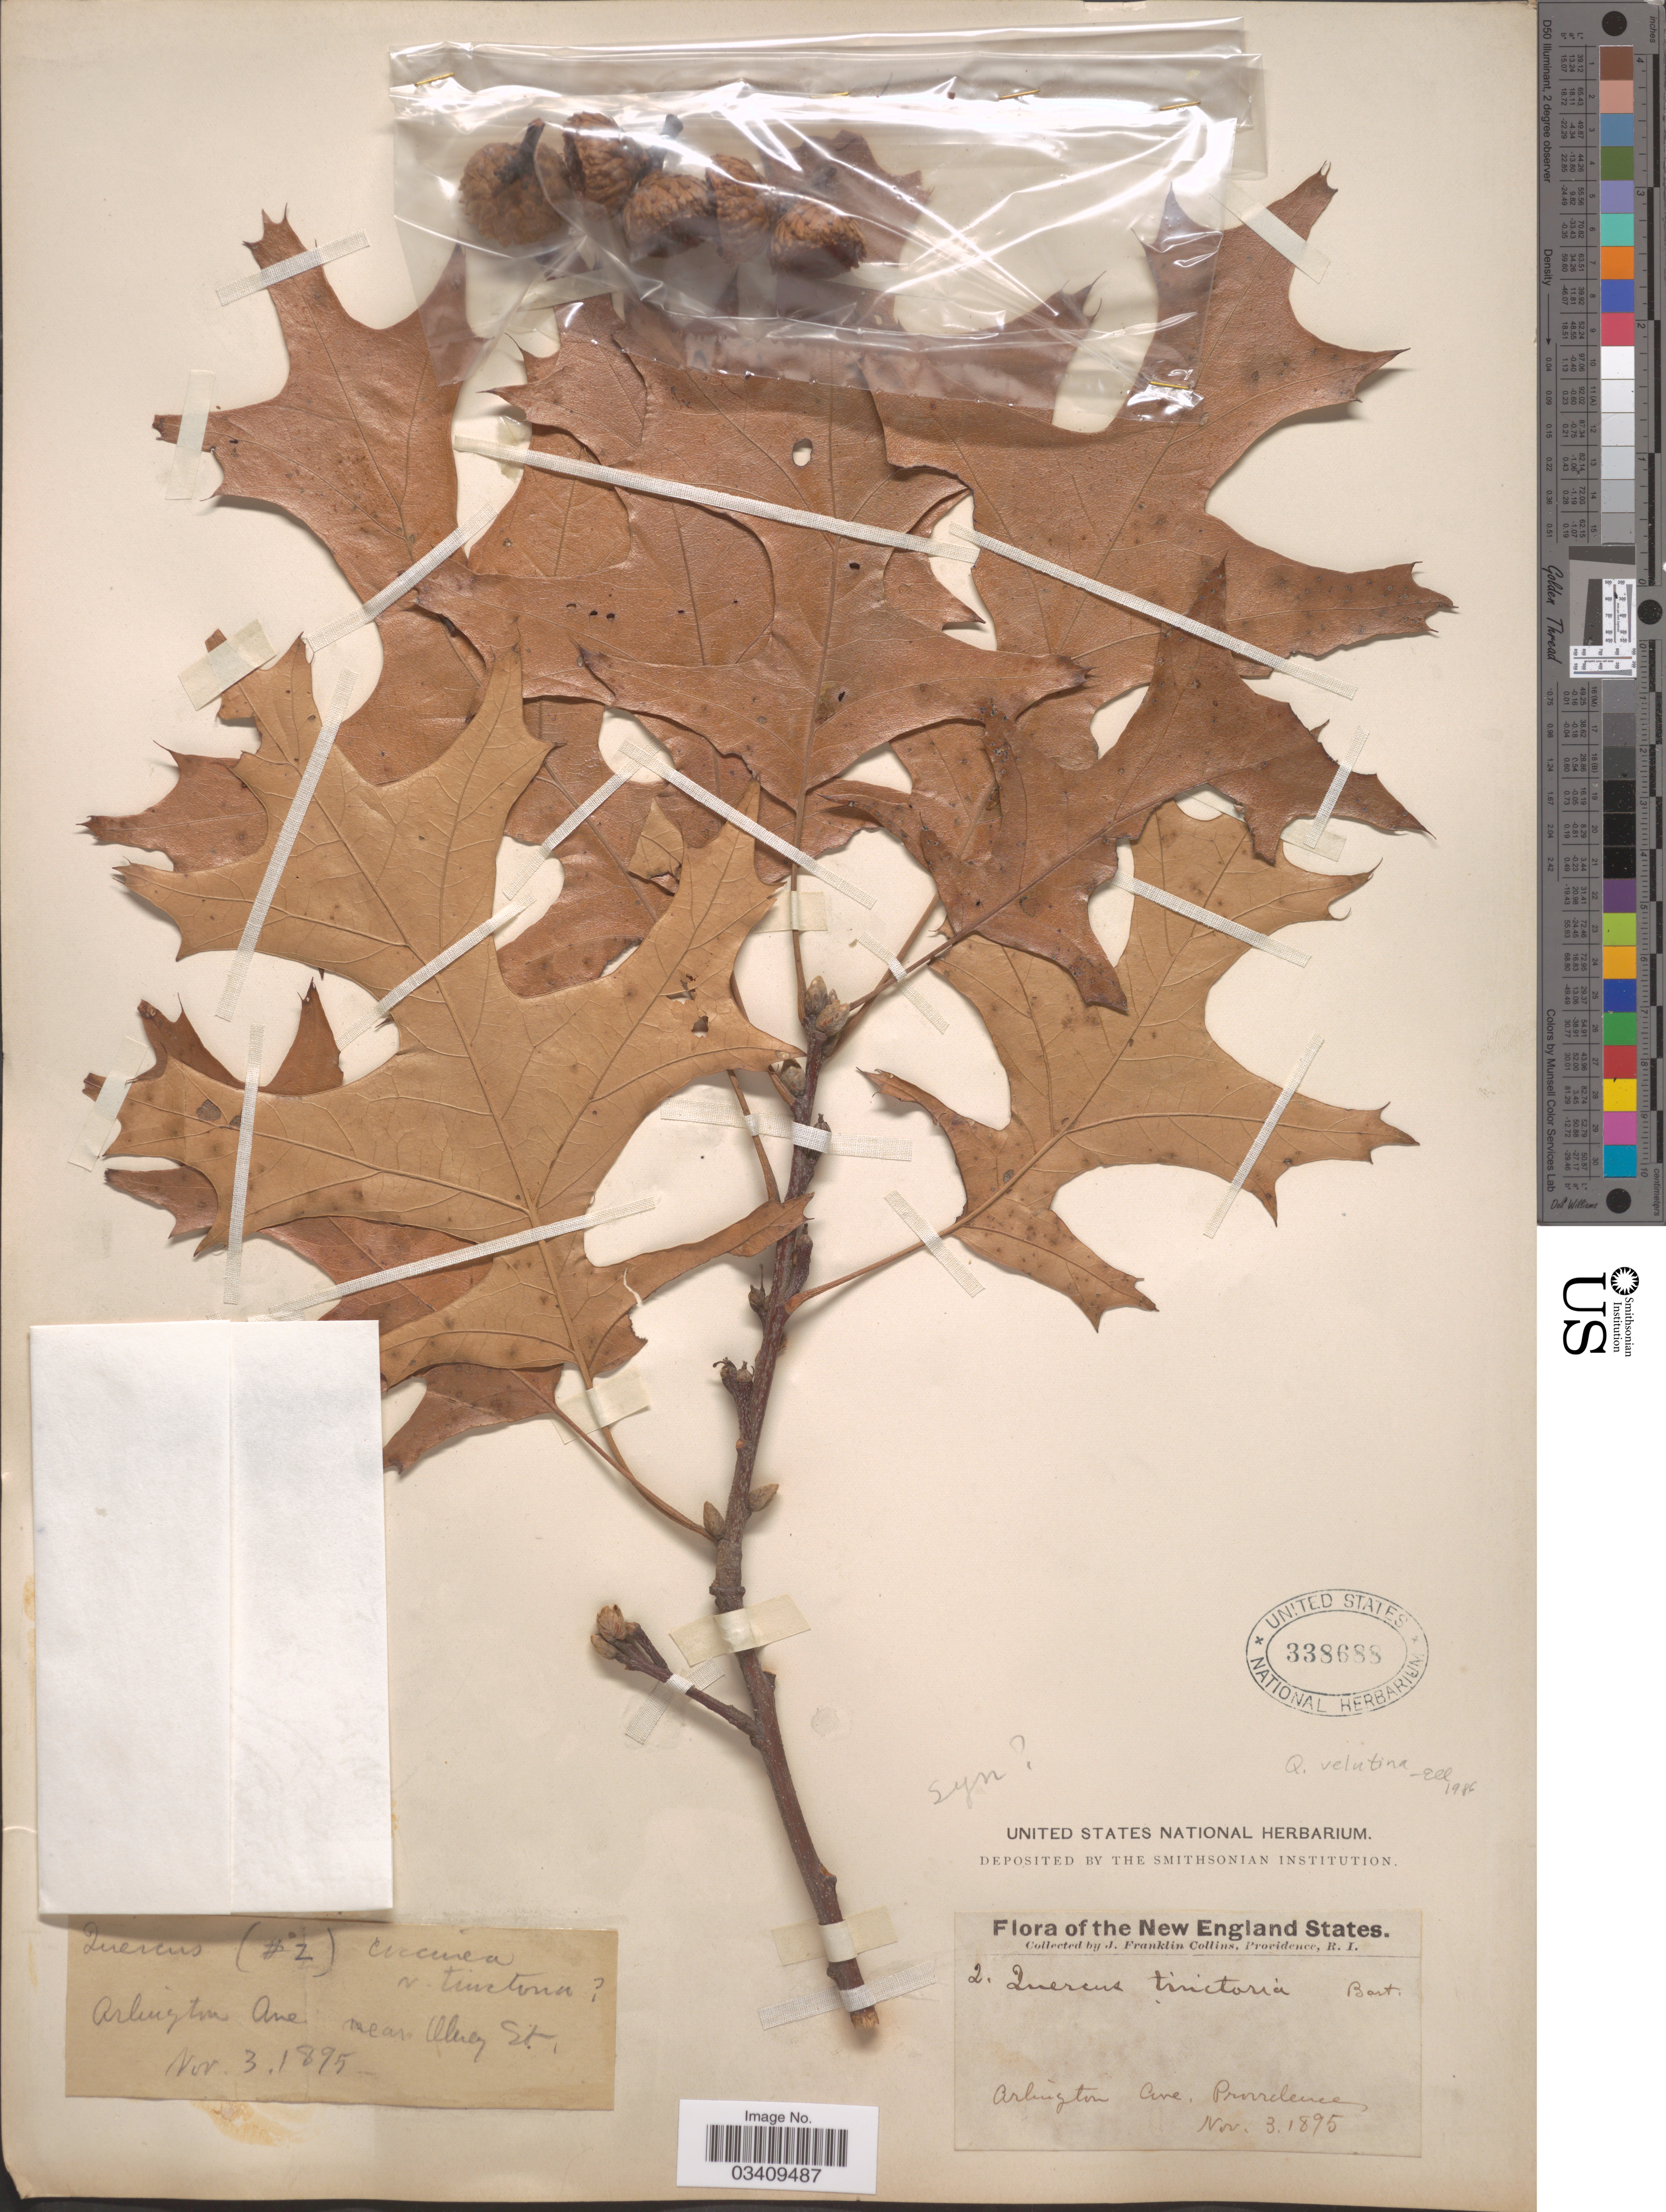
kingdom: Plantae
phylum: Tracheophyta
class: Magnoliopsida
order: Fagales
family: Fagaceae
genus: Quercus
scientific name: Quercus velutina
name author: Lam.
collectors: J. Collins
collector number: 2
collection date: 1895-11-03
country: United States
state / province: Rhode Island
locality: New England States. Arlington Ave. Providence. Near Olney St.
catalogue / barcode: US 338688